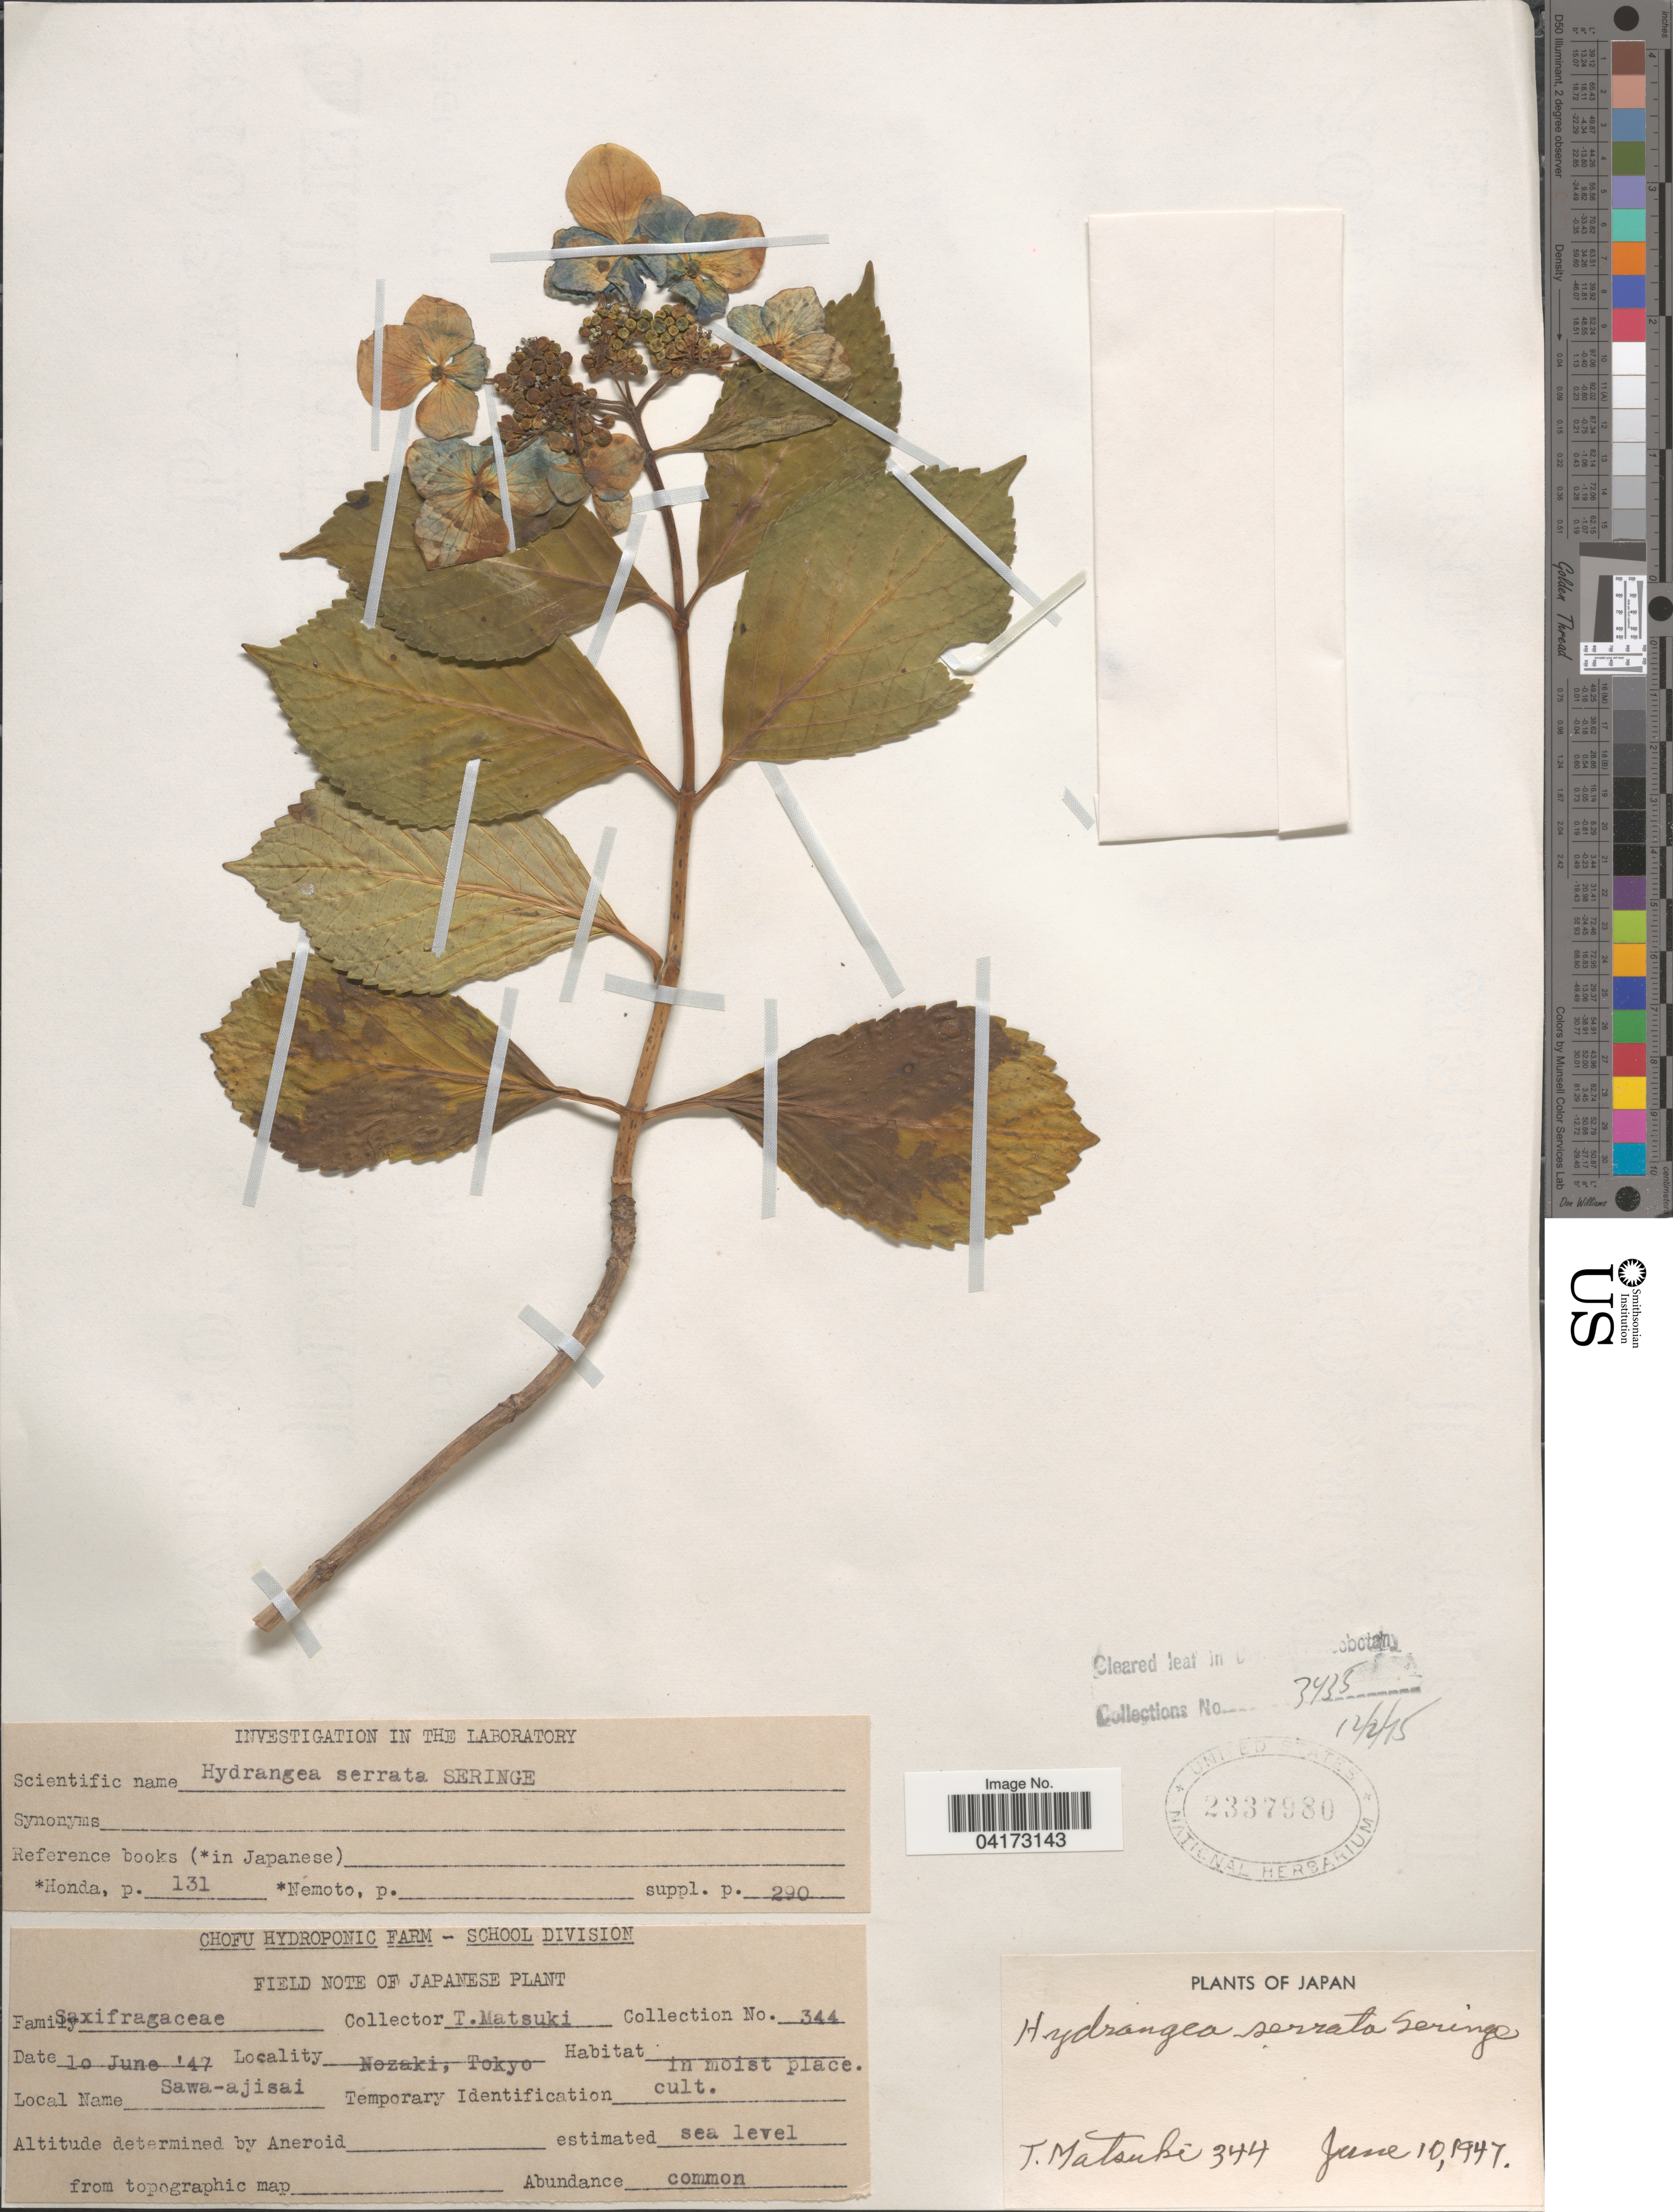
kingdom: Plantae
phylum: Tracheophyta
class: Magnoliopsida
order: Cornales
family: Hydrangeaceae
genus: Hydrangea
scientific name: Hydrangea serrata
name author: (Thunb.) Ser.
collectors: T. Matsuki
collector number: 344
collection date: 1947-06-10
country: Japan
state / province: Tokyo, Federal City of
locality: Nozaki, Tokyo. Cult.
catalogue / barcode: US 2337980